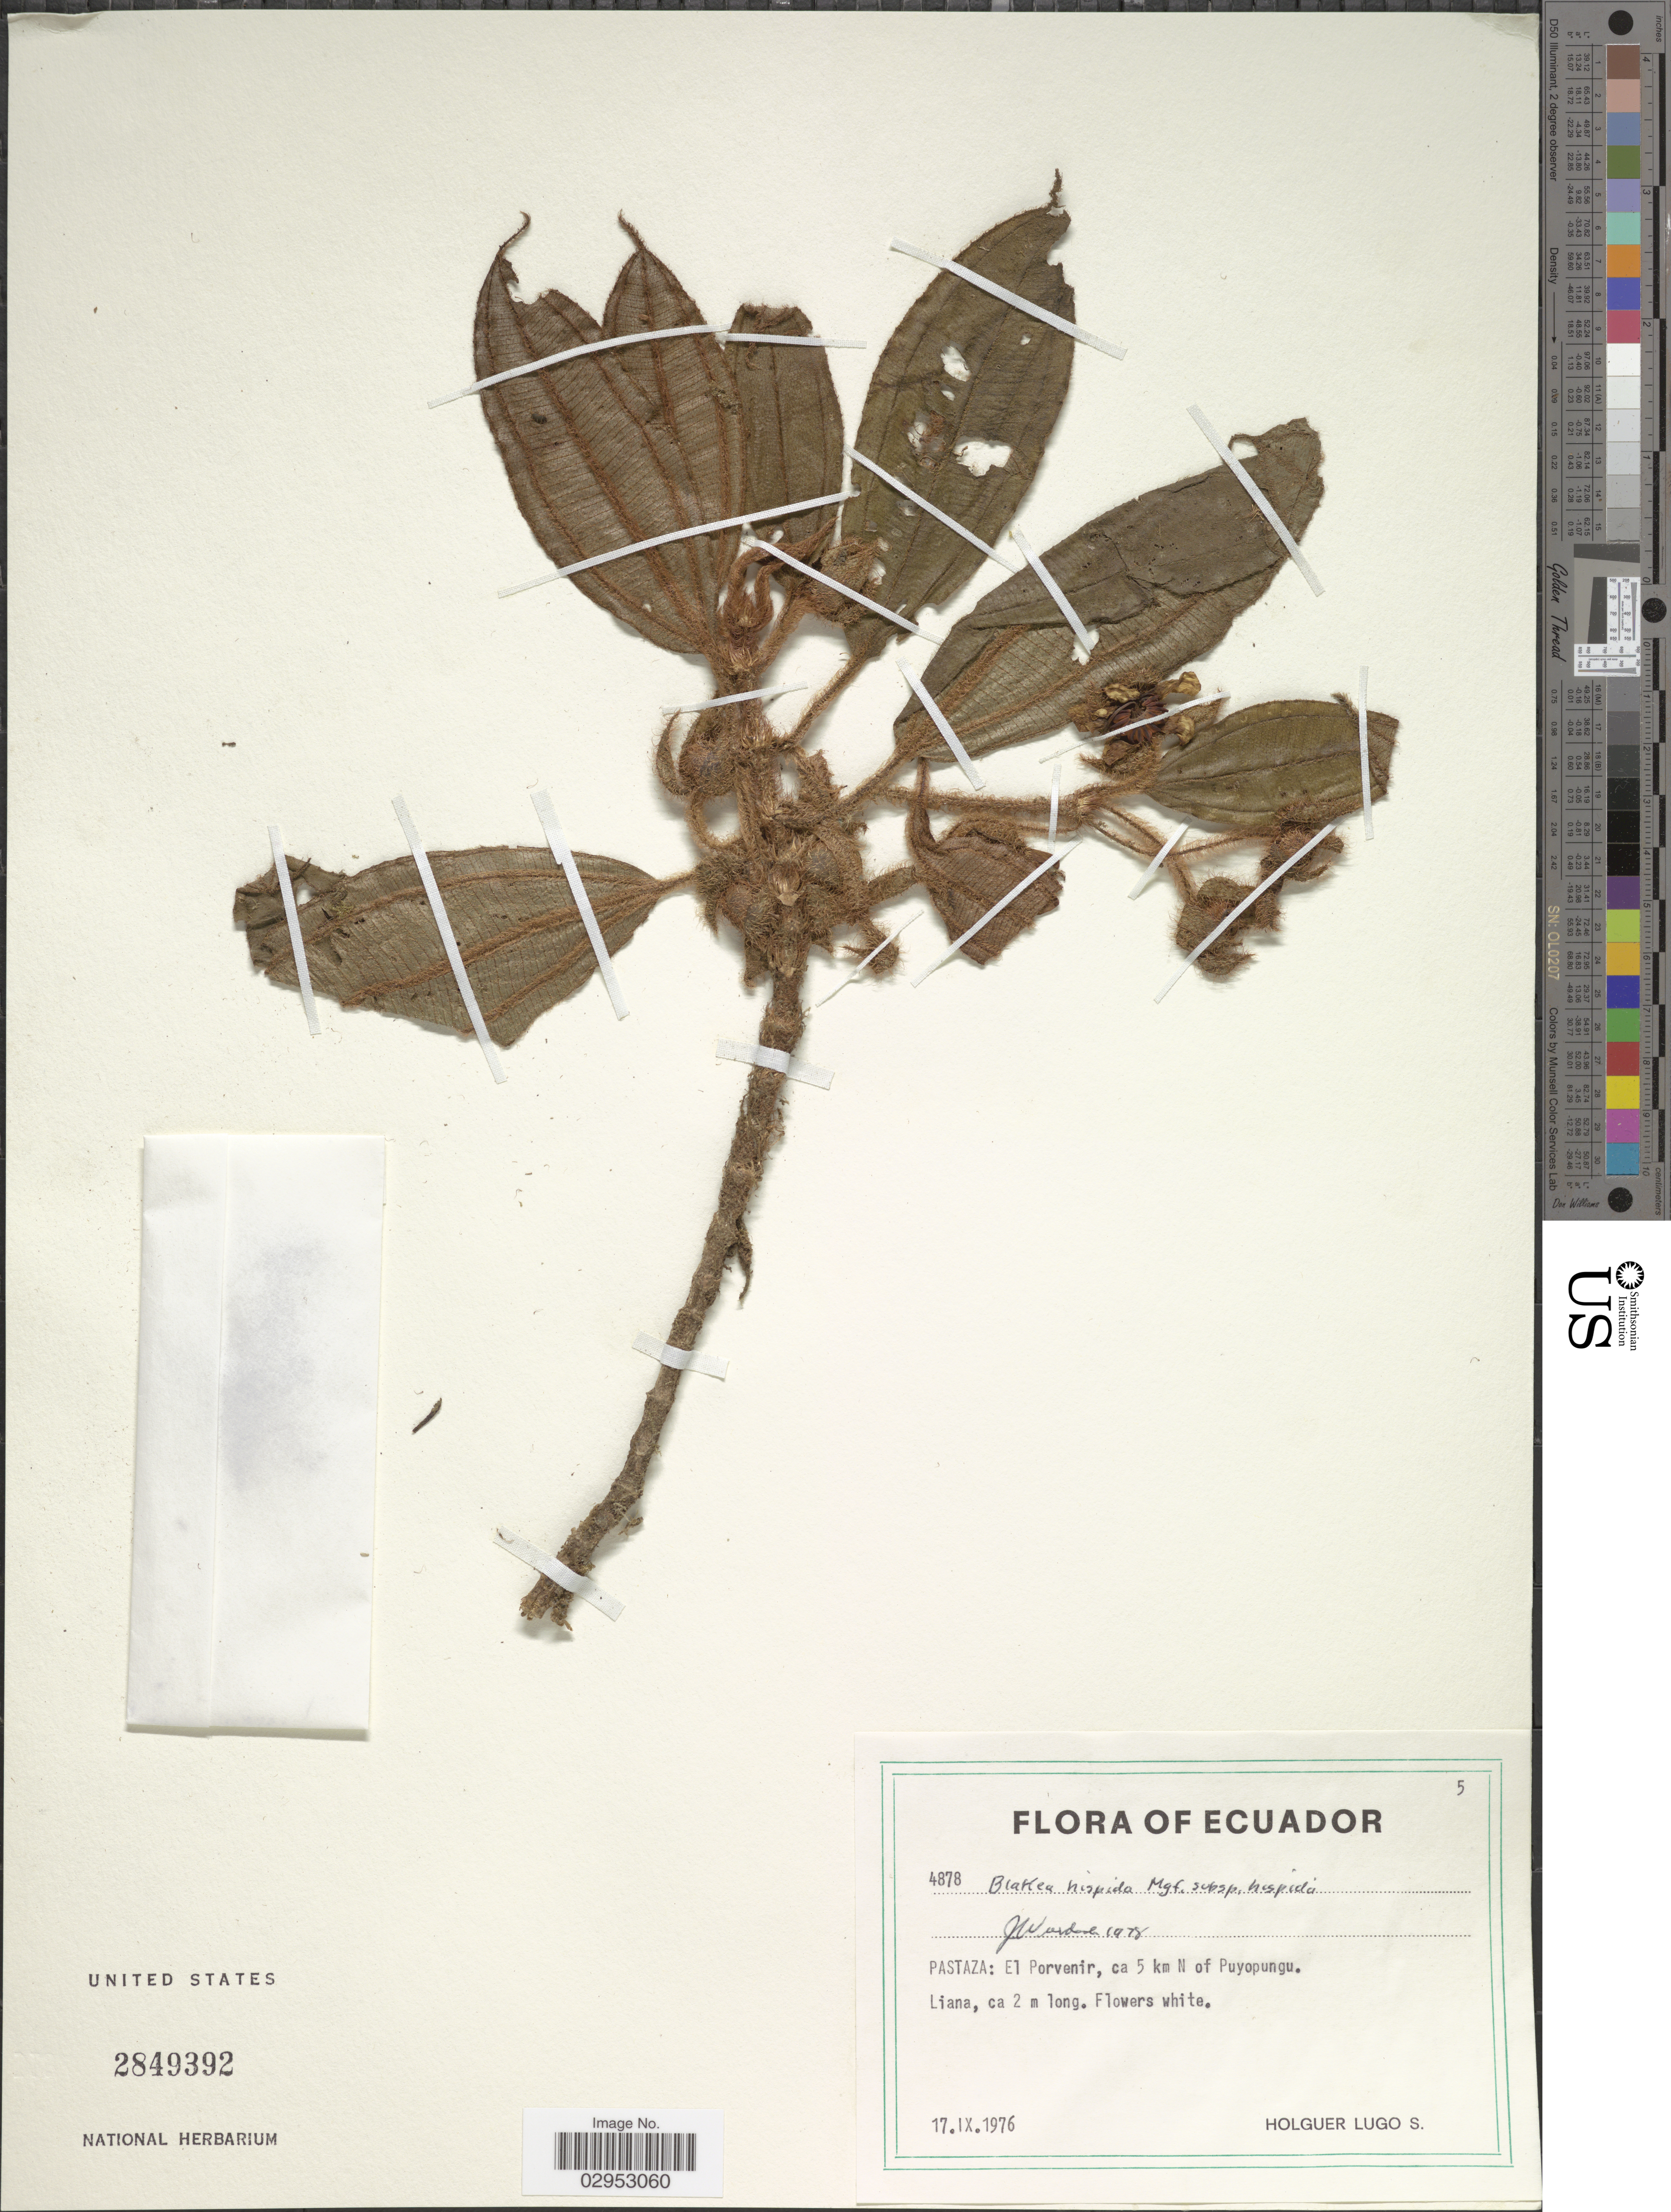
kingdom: Plantae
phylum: Tracheophyta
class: Magnoliopsida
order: Myrtales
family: Melastomataceae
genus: Blakea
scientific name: Blakea hispida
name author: Markgr.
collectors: H. Lugo S.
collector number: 4878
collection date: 1976-09-17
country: Ecuador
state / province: Pastaza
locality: El Porvenir, ca 5 km N of Puyopungu.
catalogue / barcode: US 2849392